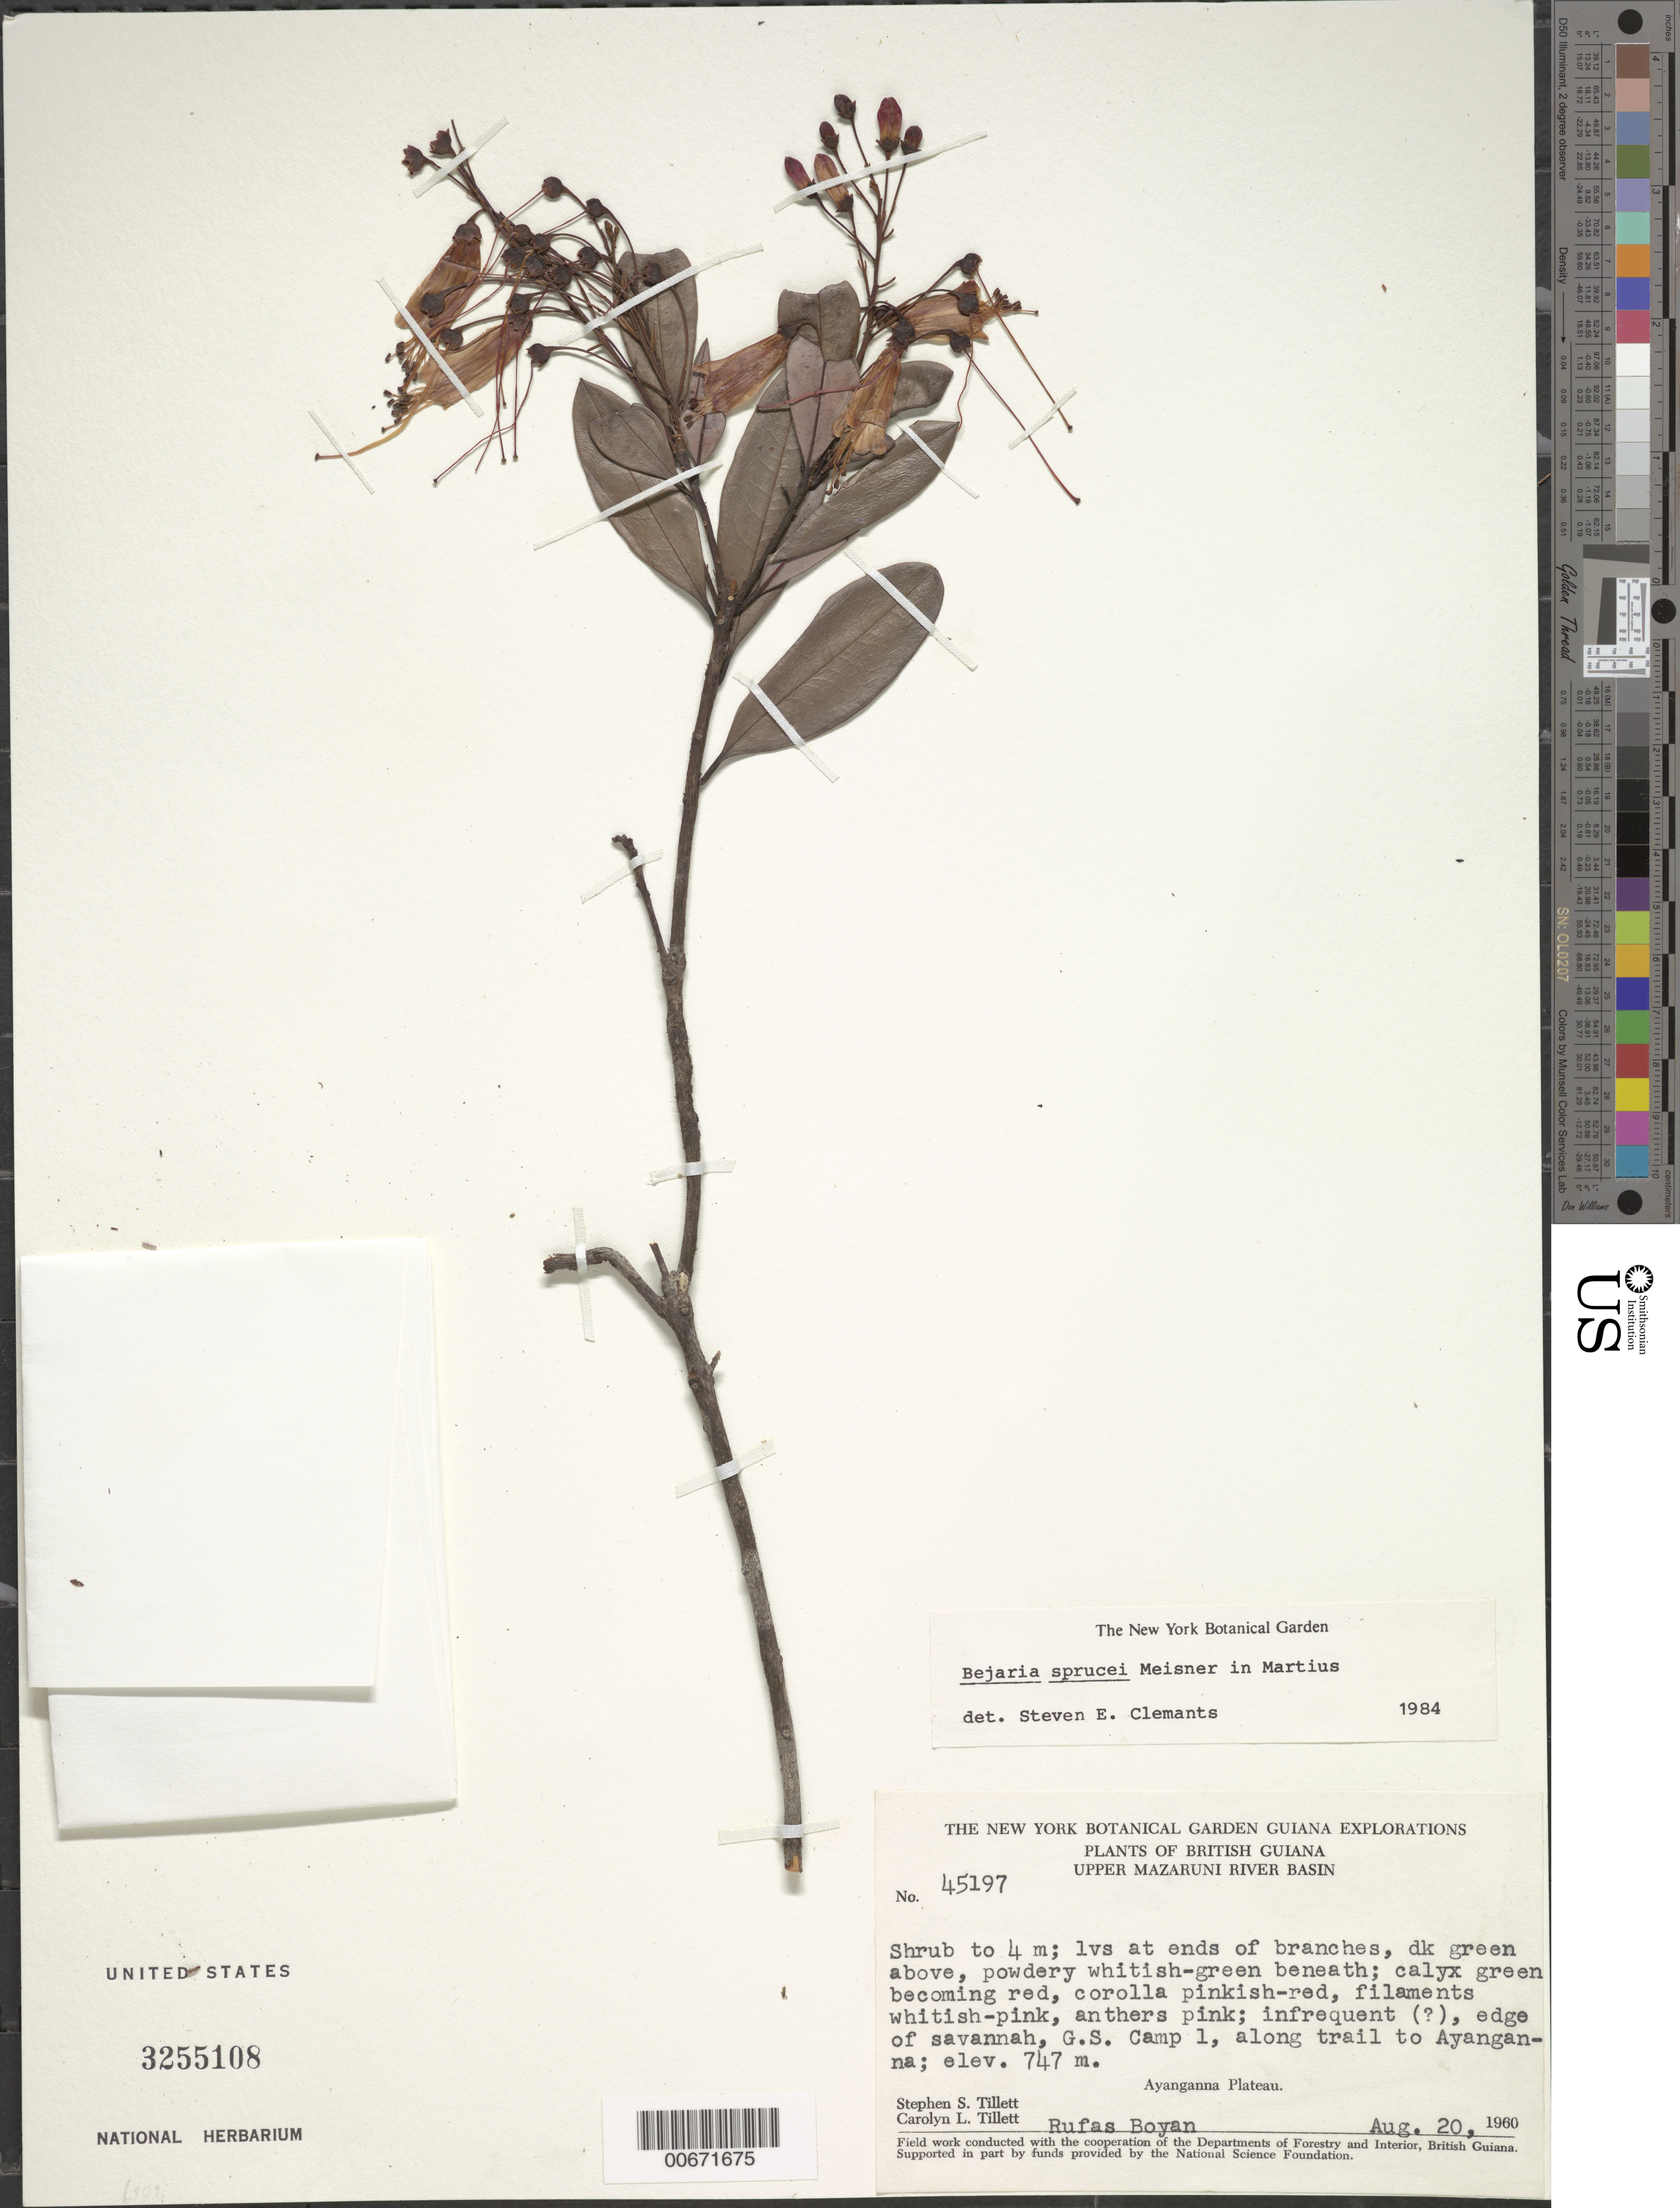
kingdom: Plantae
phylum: Tracheophyta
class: Magnoliopsida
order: Ericales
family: Ericaceae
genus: Bejaria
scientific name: Bejaria sprucei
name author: Meisn.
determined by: Clemants, S. E.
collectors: S. S. Tillett, C. L. Tillett & R. Boyan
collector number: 45197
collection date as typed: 20-Aug-60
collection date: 1960-08-20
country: Guyana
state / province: Cuyuni-Mazaruni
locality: Ayanganna Plateau, between G.S. Camp 1 and Haieka River, along trail to Ayanganna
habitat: Edge of savanna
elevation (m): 747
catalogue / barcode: US 3255108